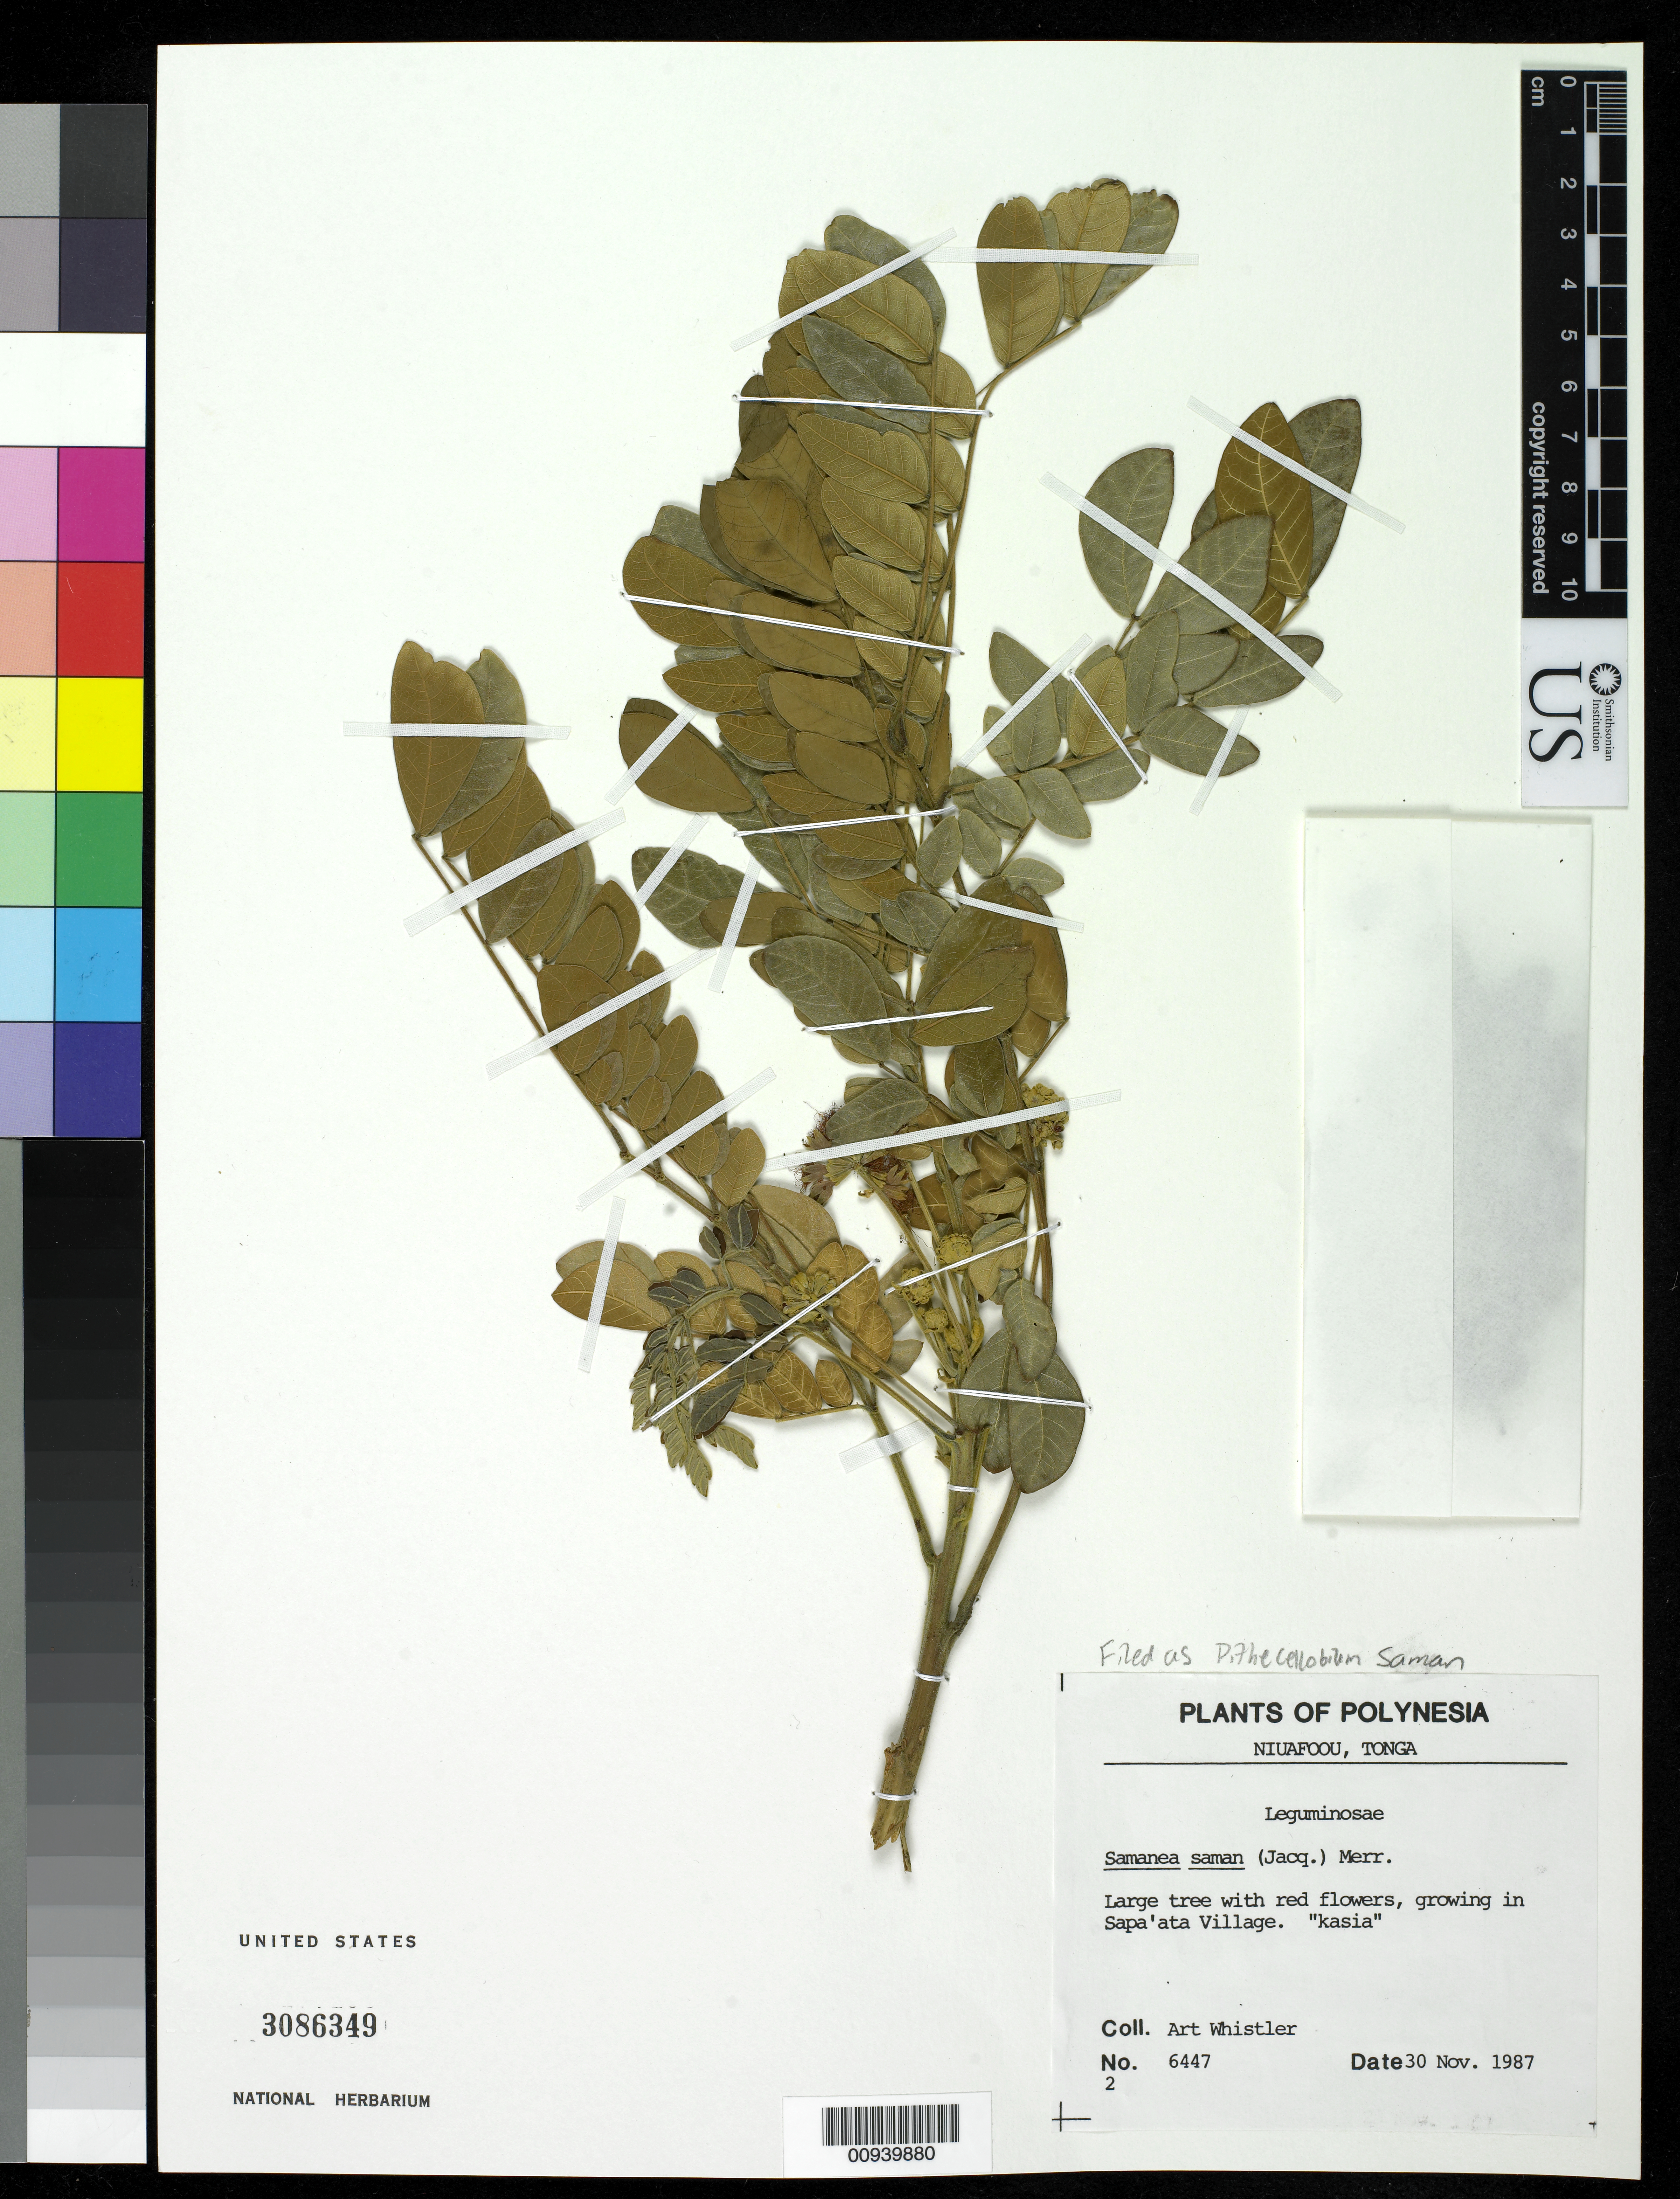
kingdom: Plantae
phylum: Tracheophyta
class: Magnoliopsida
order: Fabales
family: Fabaceae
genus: Samanea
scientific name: Samanea saman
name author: (Jacq.) Merr.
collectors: A. Whistler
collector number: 6447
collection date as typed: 30 Nov 1987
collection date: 1987-11-30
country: Tonga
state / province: Tonga Outliers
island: Niuafo'ou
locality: Sapa'ata Village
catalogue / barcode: US 3086349